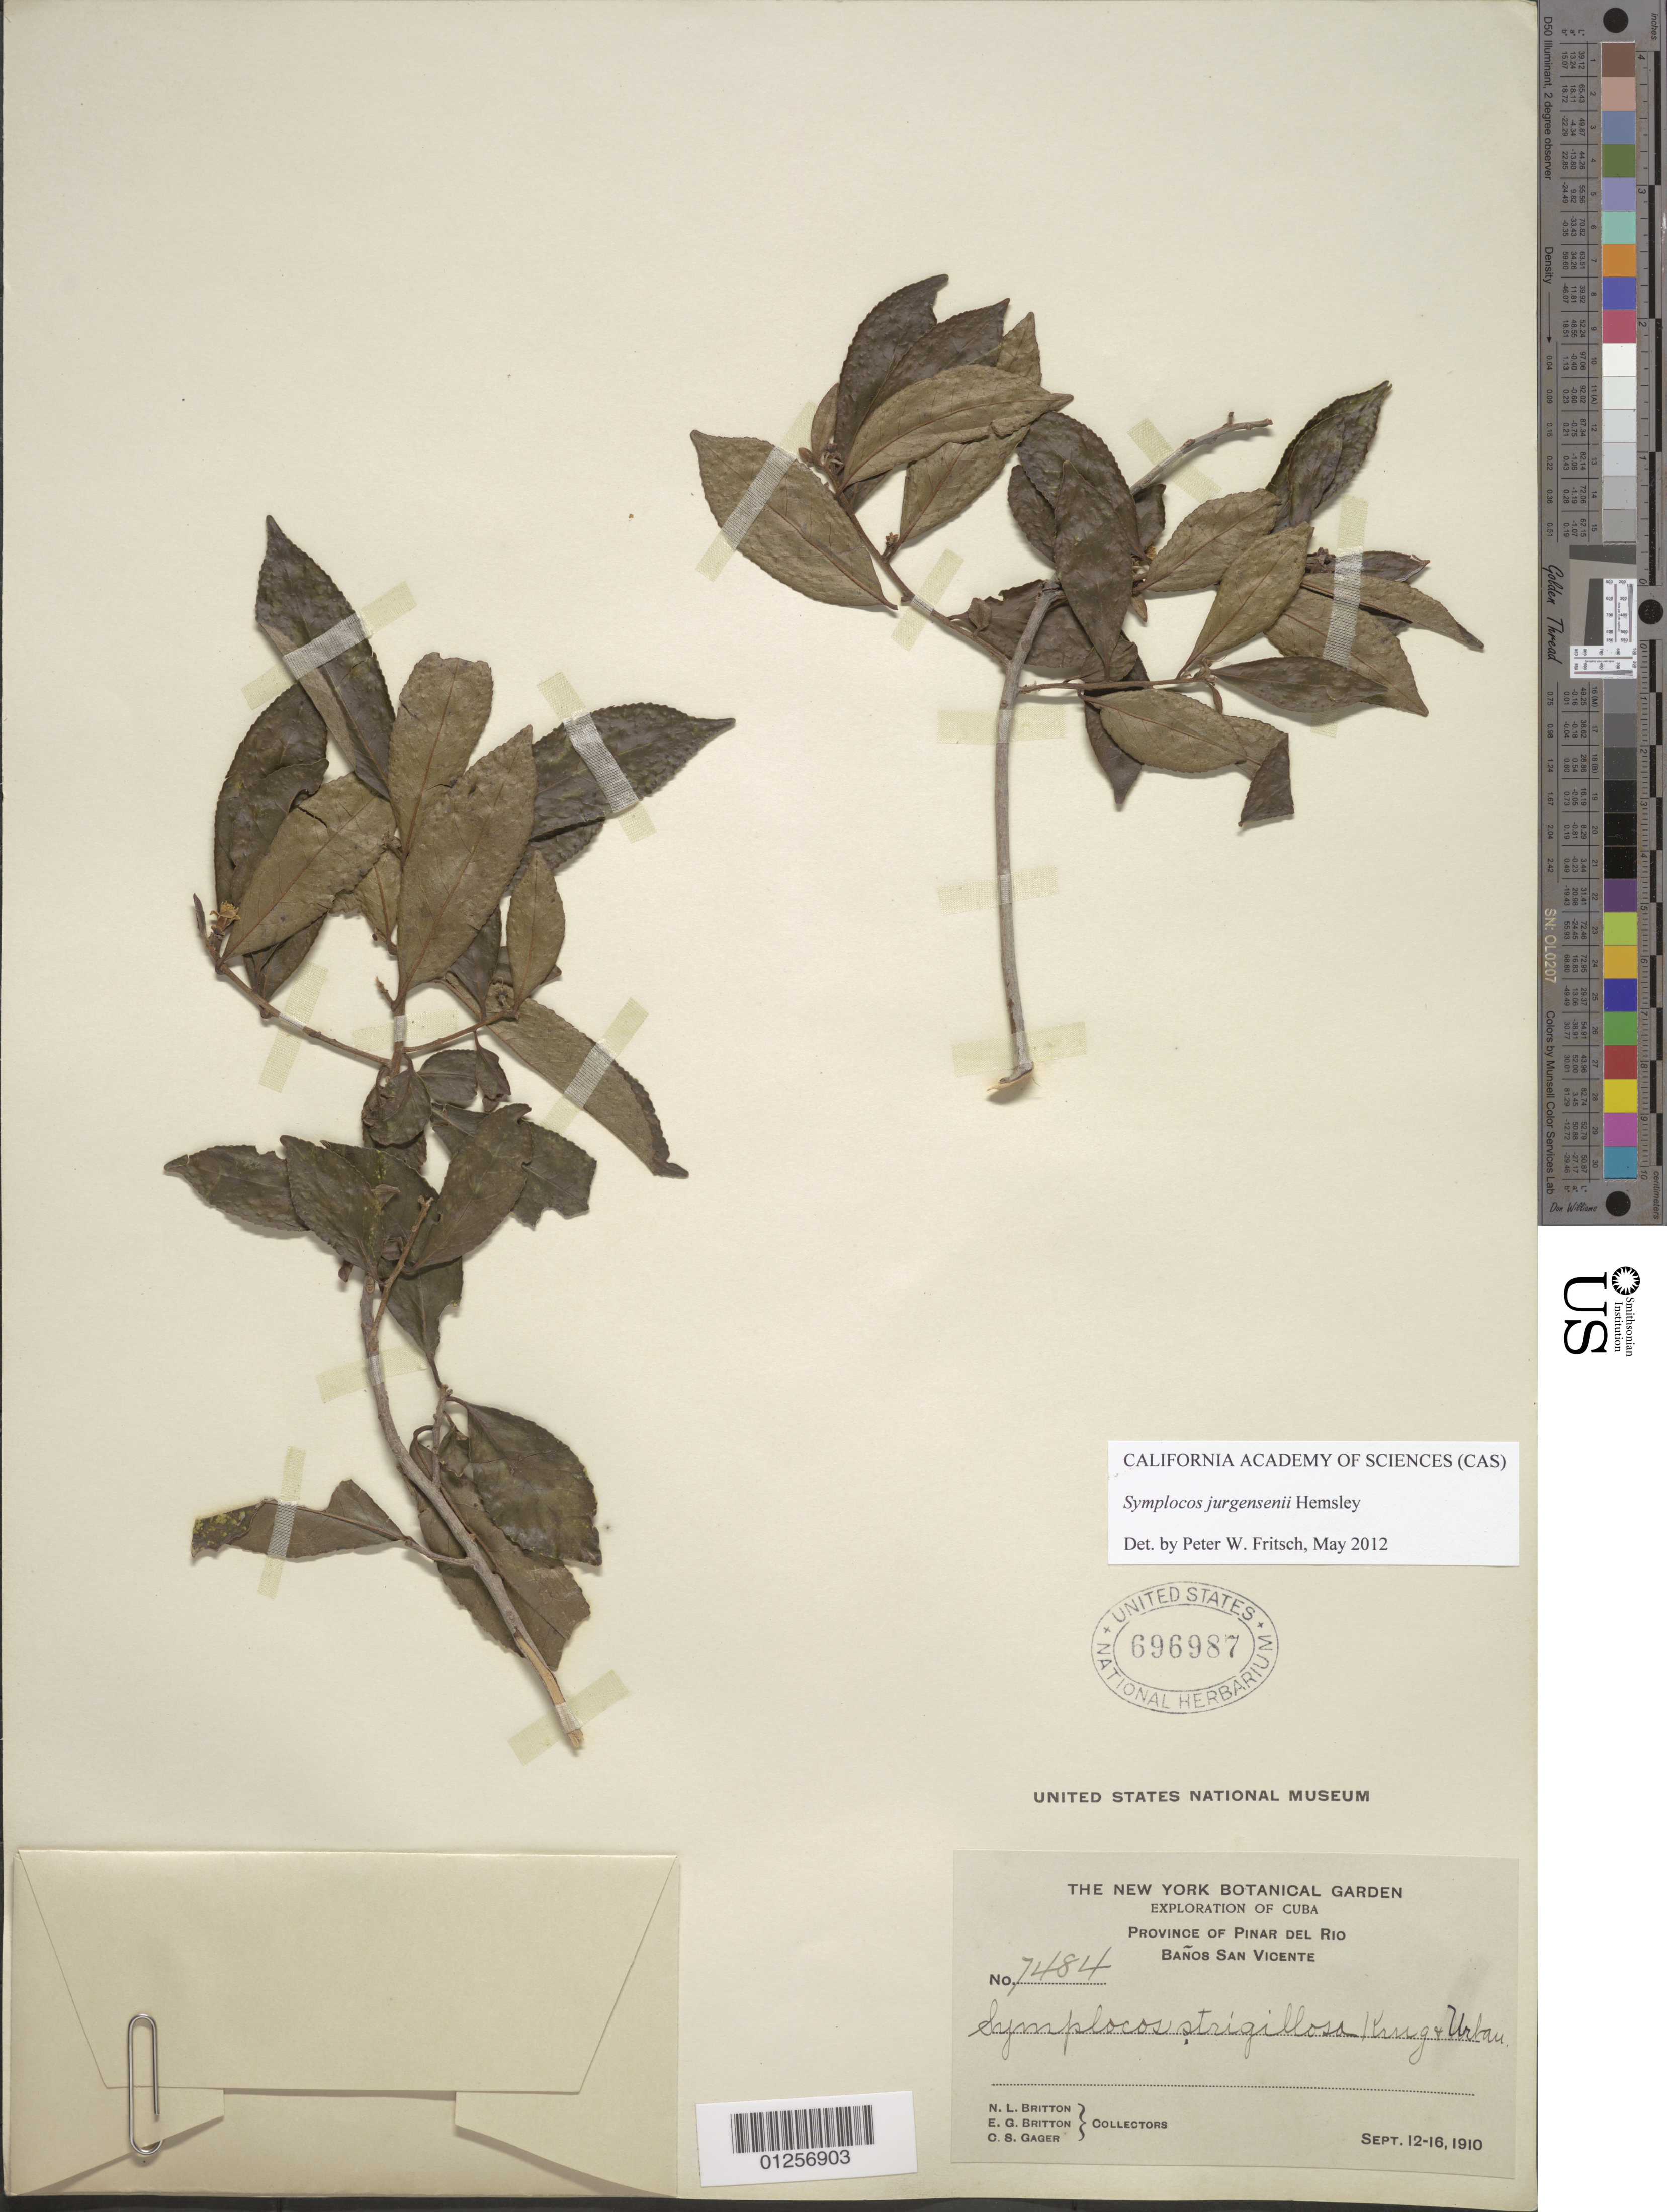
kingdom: Plantae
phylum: Tracheophyta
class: Magnoliopsida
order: Ericales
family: Symplocaceae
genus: Symplocos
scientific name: Symplocos jurgensenii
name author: Hemsl.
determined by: Fritsch, Peter W.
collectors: N. Britton, F. S. Earle & C. Gager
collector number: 7484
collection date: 1910-09-12/1910-09-16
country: Cuba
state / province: Pinar del Río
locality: Baños San Vicente.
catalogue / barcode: US 696987